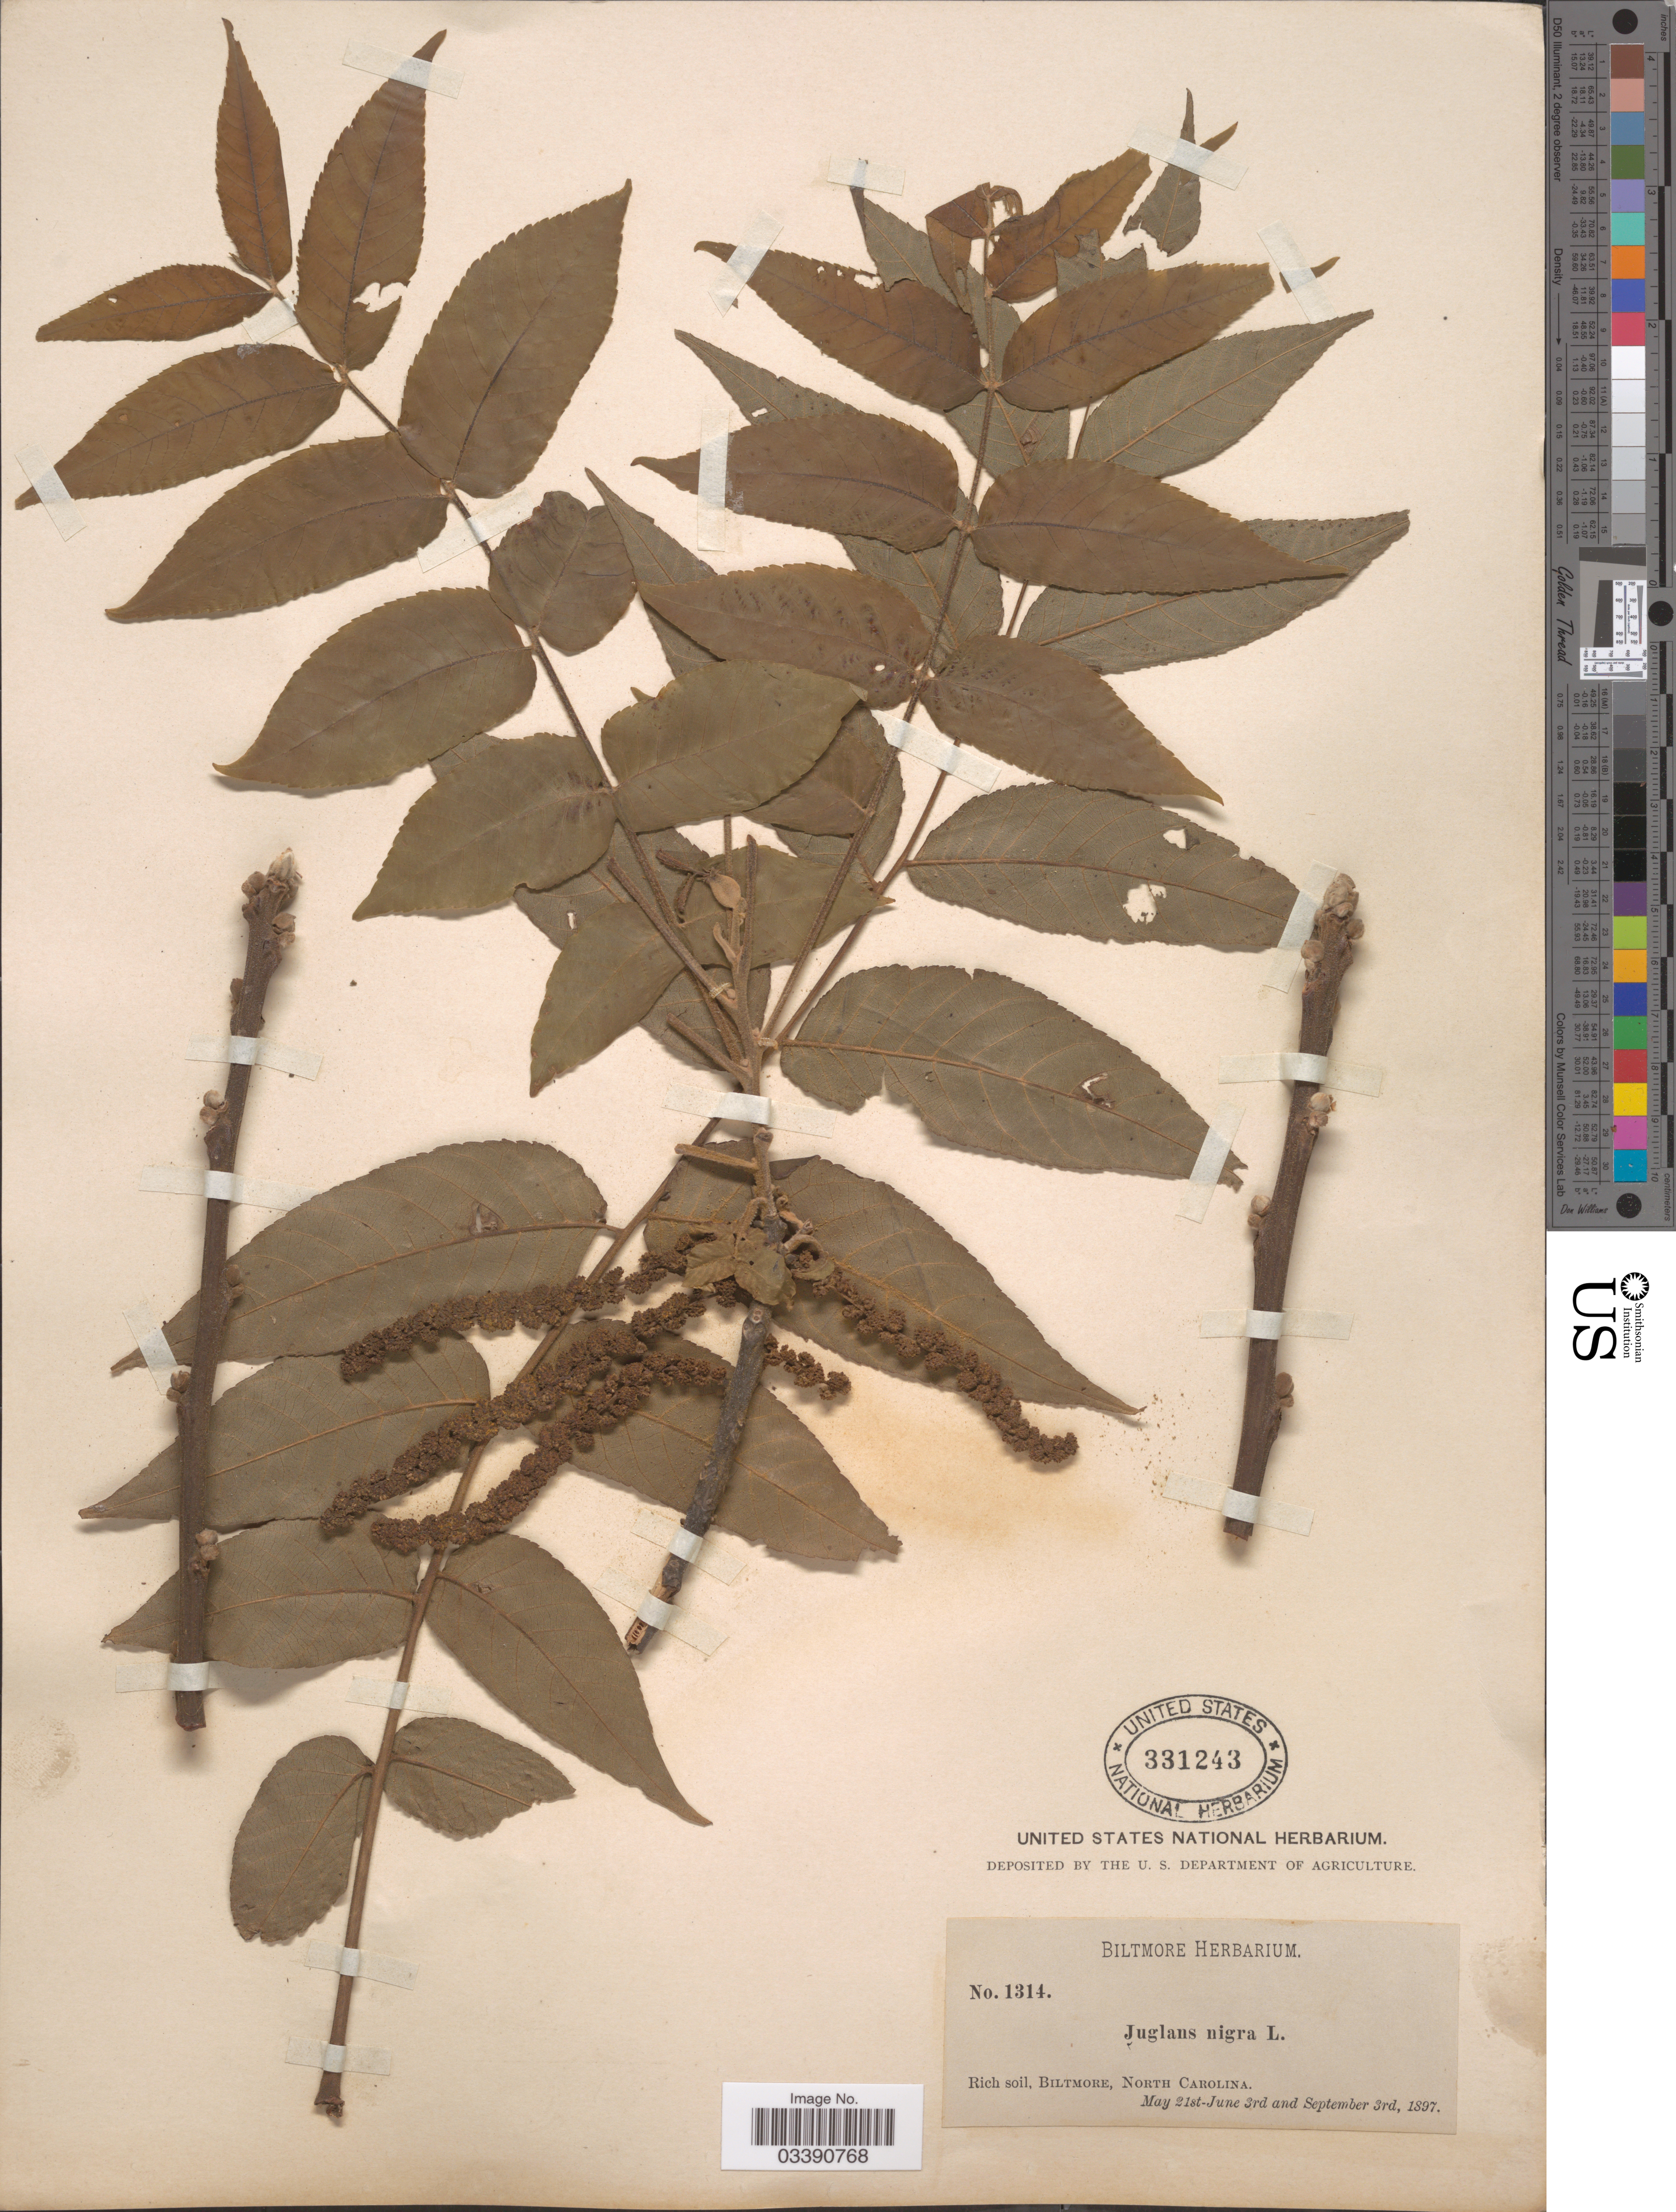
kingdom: Plantae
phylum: Tracheophyta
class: Magnoliopsida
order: Fagales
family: Juglandaceae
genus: Juglans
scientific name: Juglans nigra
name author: L.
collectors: ex herb. Biltmore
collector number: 1314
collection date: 1897-05-21/1897-09-03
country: United States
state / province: North Carolina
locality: Biltmore.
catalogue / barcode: US 331243